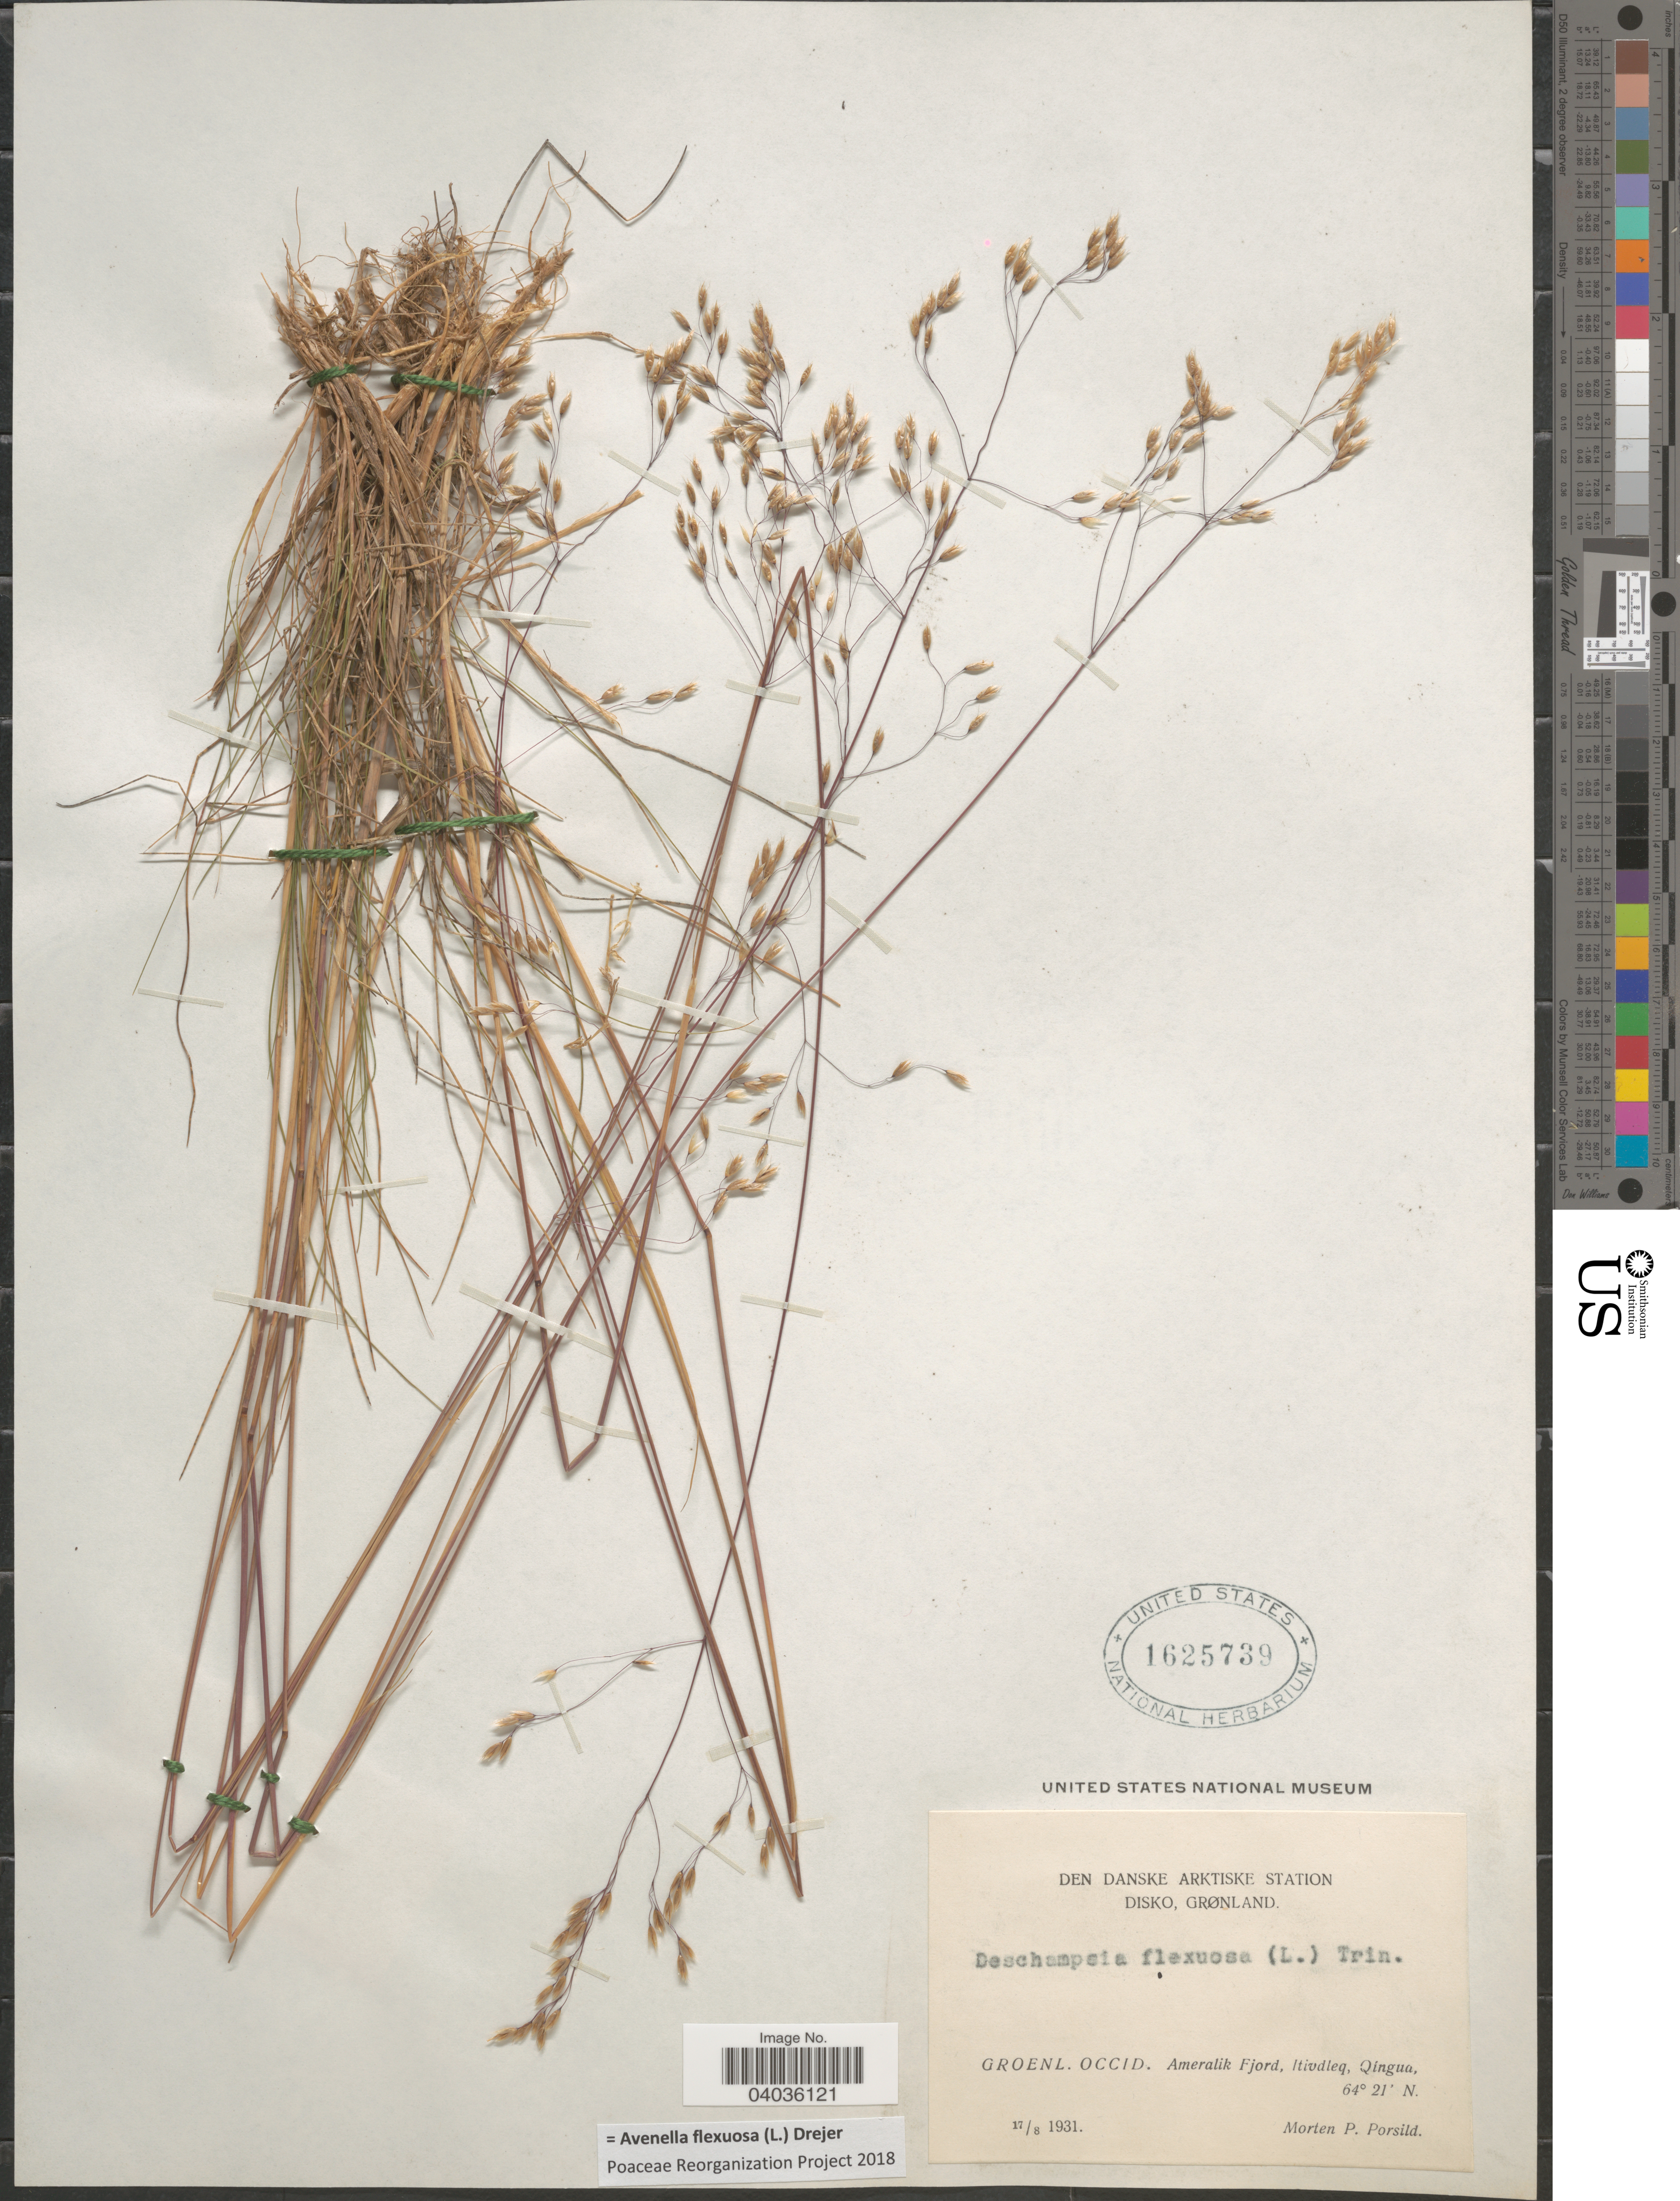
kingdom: Plantae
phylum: Tracheophyta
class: Liliopsida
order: Poales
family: Poaceae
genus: Avenella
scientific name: Avenella flexuosa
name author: (L.) Drejer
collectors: M. P. Porsild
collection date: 1931-08-17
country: Greenland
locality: Den Danske Arktiske Station, Disko, Grønland. Groenl. Occid. Ameralik Fjord, Itivdleq, Qingua.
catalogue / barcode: US 1625739